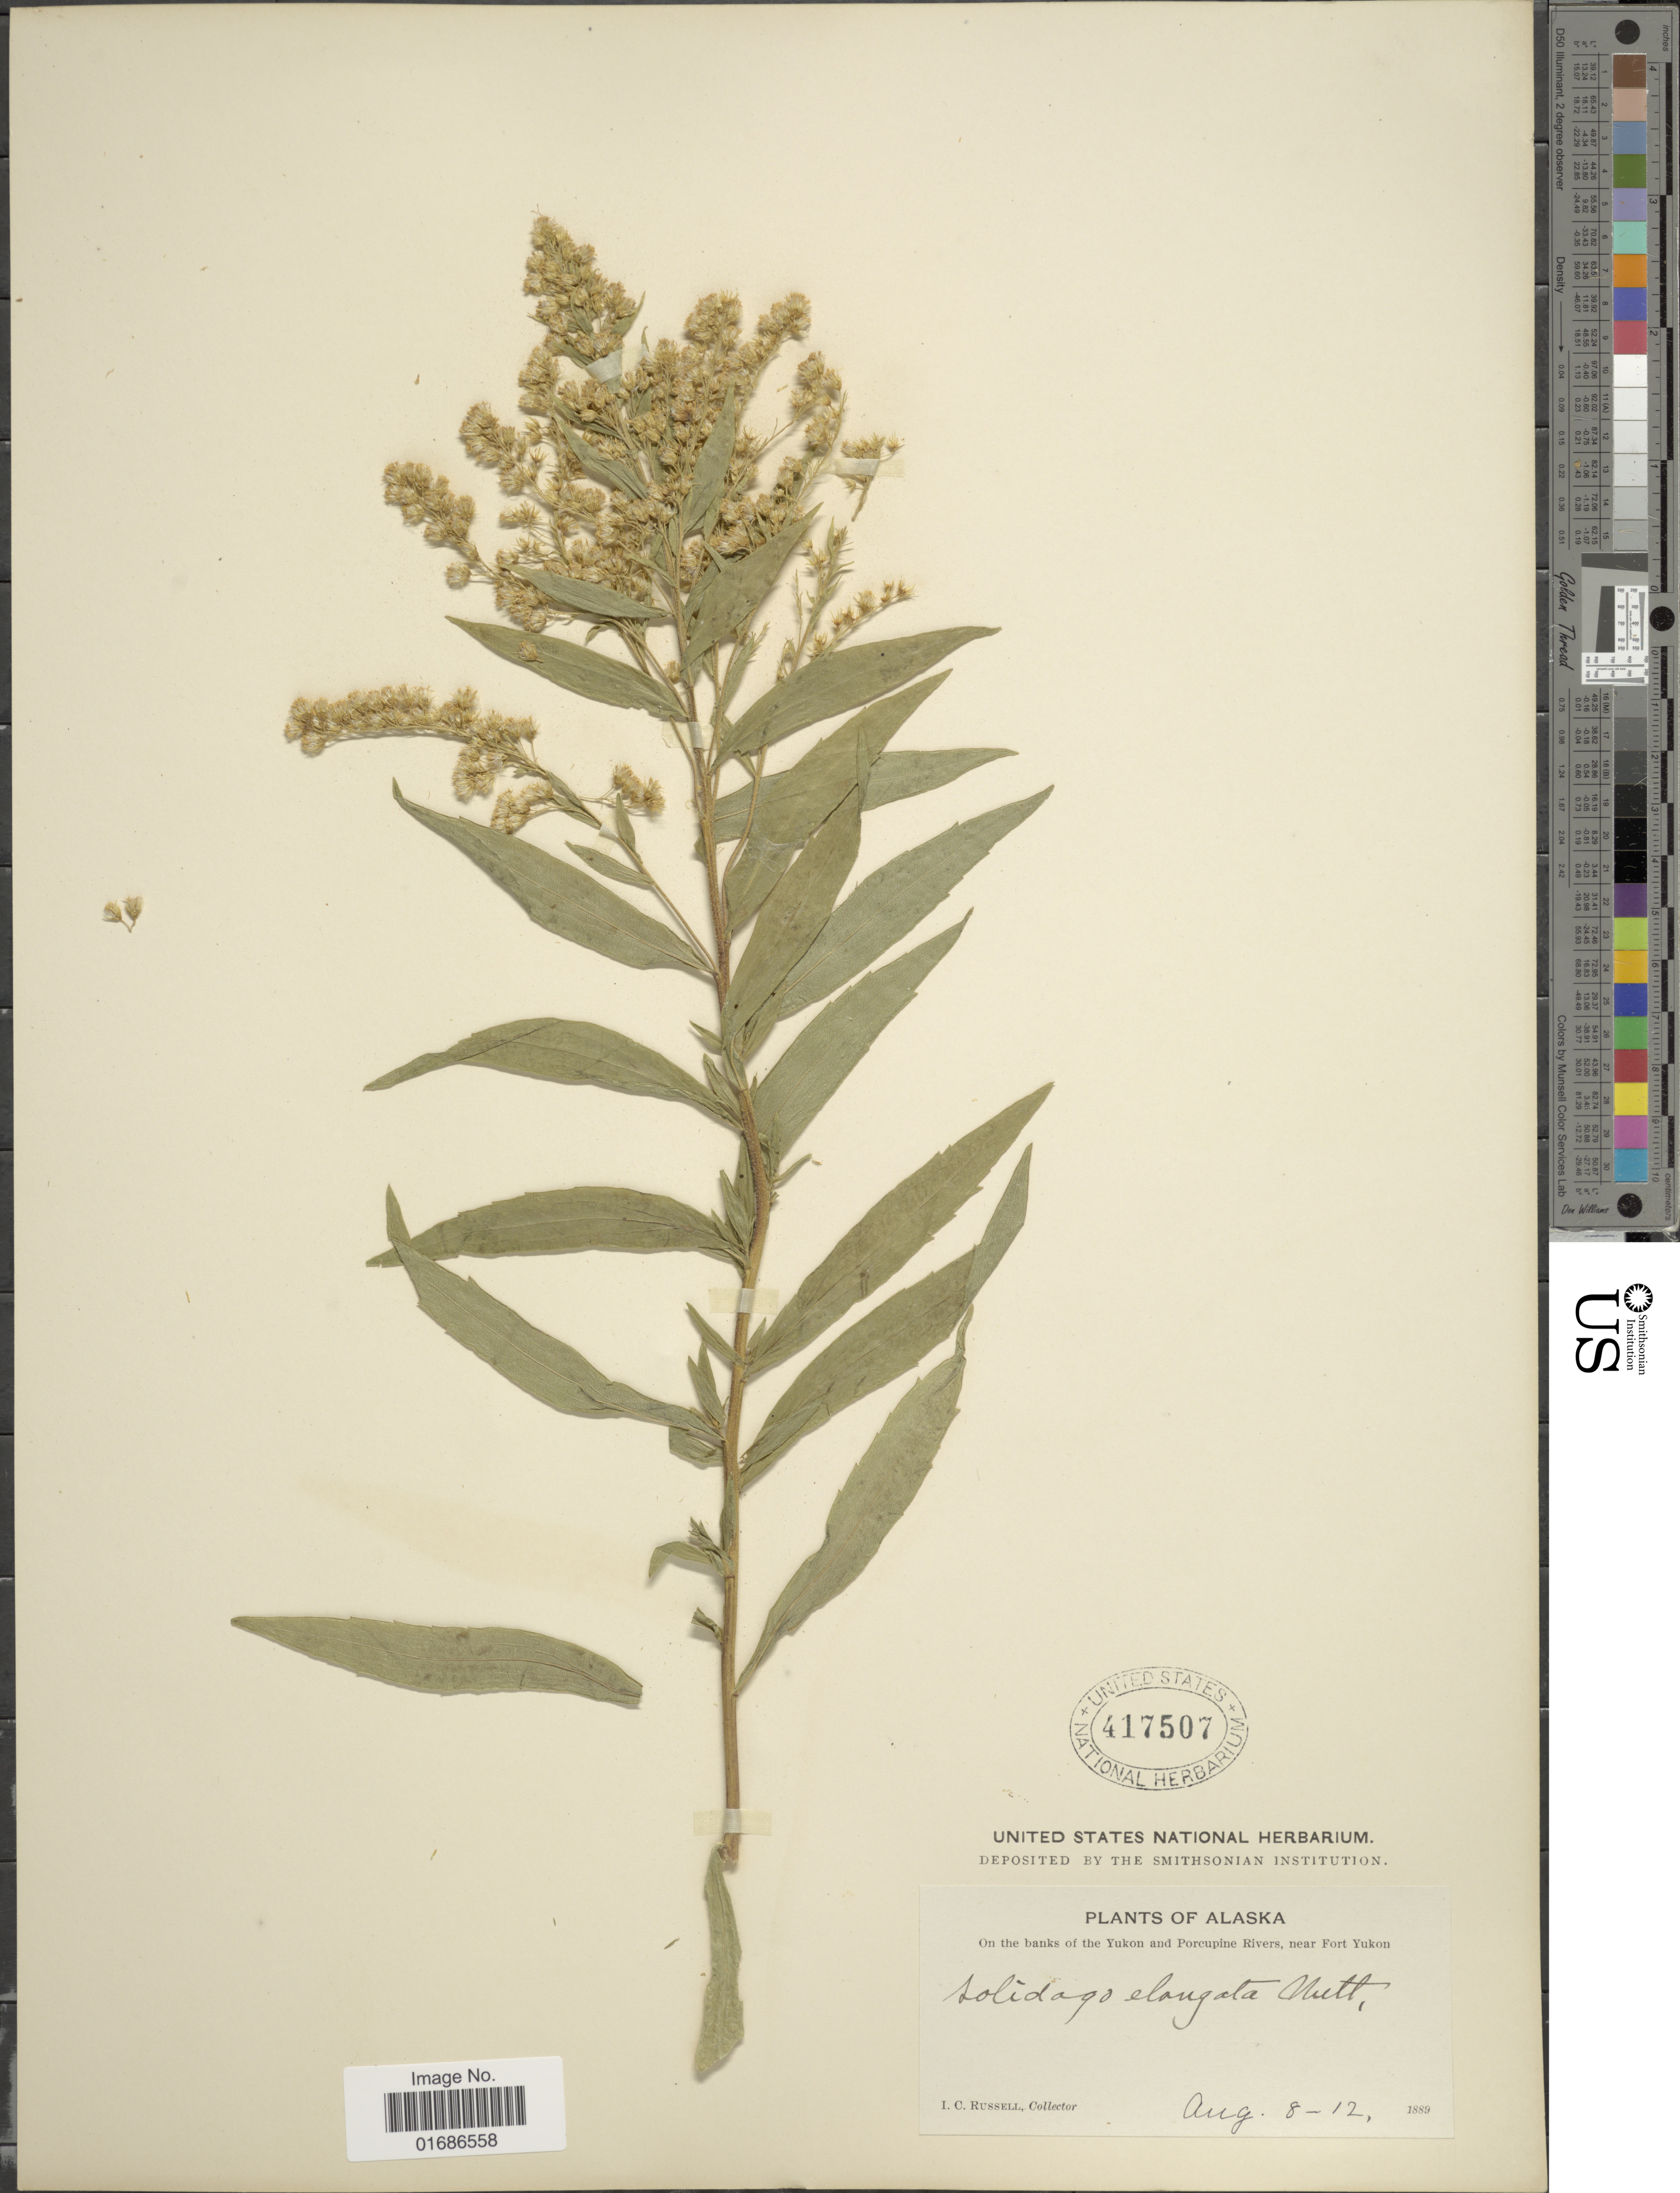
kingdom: Plantae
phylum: Tracheophyta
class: Magnoliopsida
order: Asterales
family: Asteraceae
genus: Solidago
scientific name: Solidago elongata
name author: Nutt.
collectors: I. C. Russell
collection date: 1889-08-08/1889-08-12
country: United States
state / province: Alaska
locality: On the banks of the Yukon and Porcupine Rivers, near Fort Yukon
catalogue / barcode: US 417507